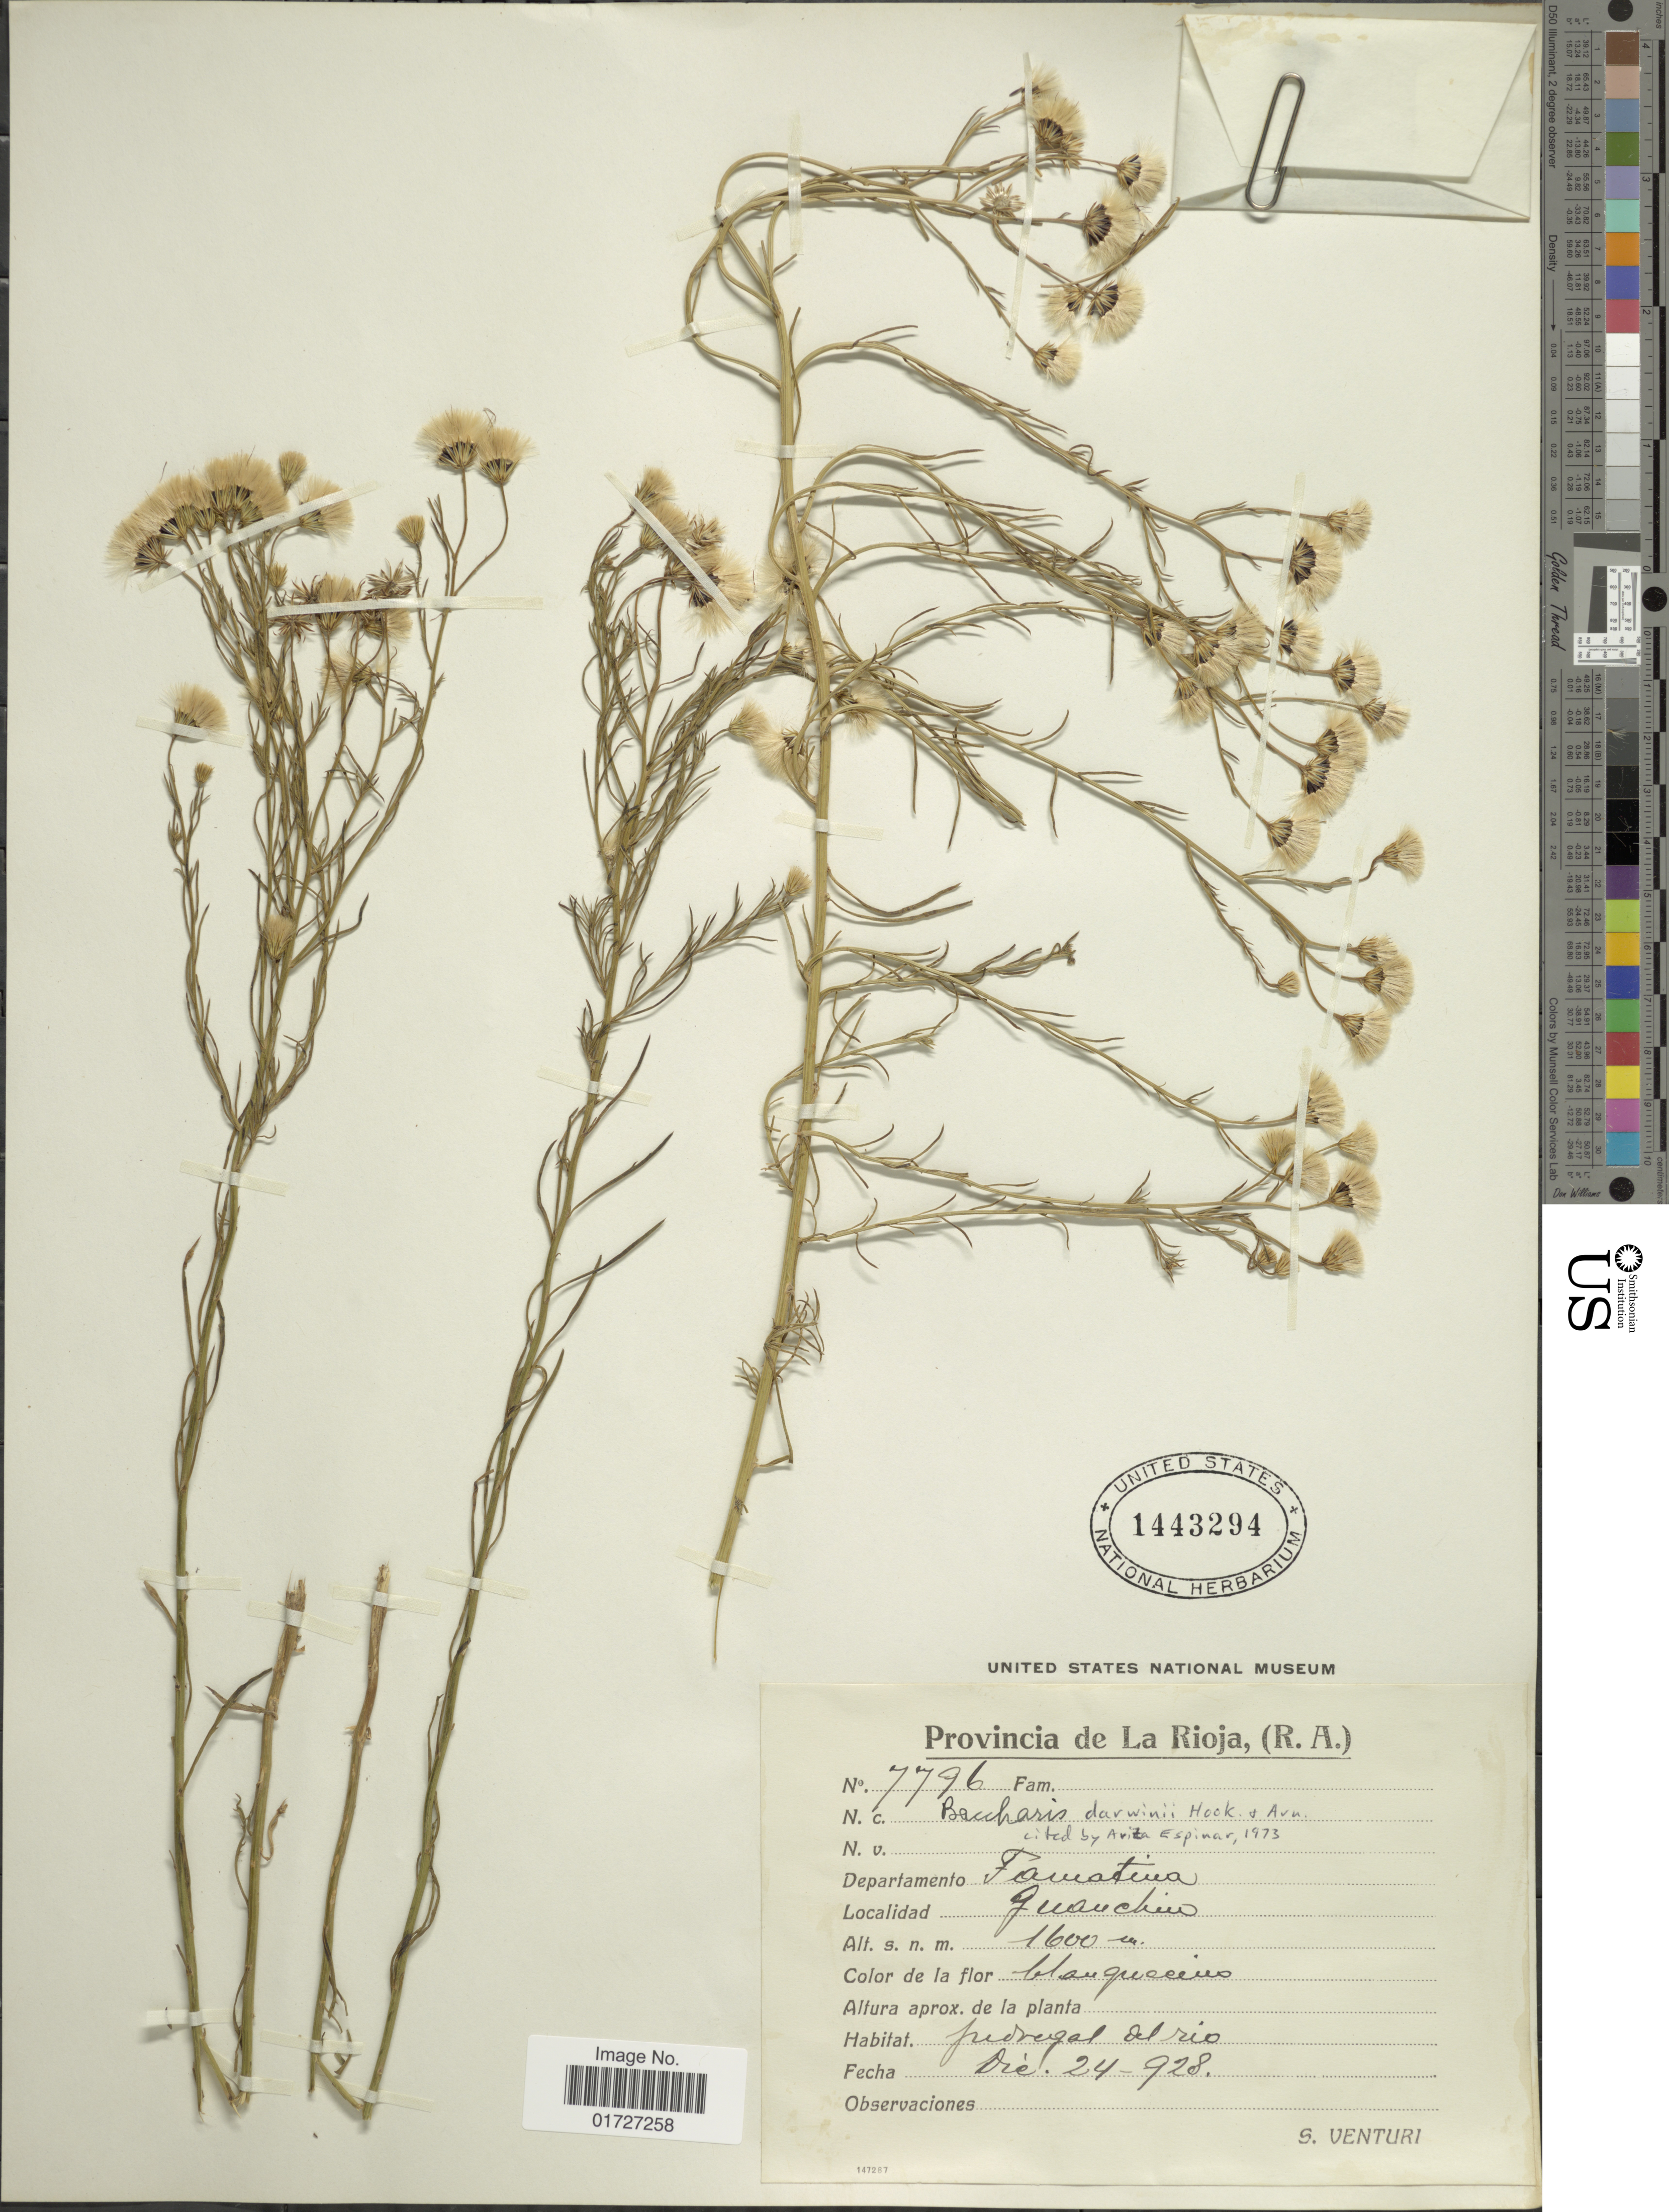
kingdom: Plantae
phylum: Tracheophyta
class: Magnoliopsida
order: Asterales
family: Asteraceae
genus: Baccharis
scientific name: Baccharis darwinii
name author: Hook. & Arn.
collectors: S. Venturi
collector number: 7796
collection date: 1928-12-24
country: Argentina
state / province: La Rioja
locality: Departamento Famatina, Guanchin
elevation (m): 1600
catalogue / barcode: US 1443294